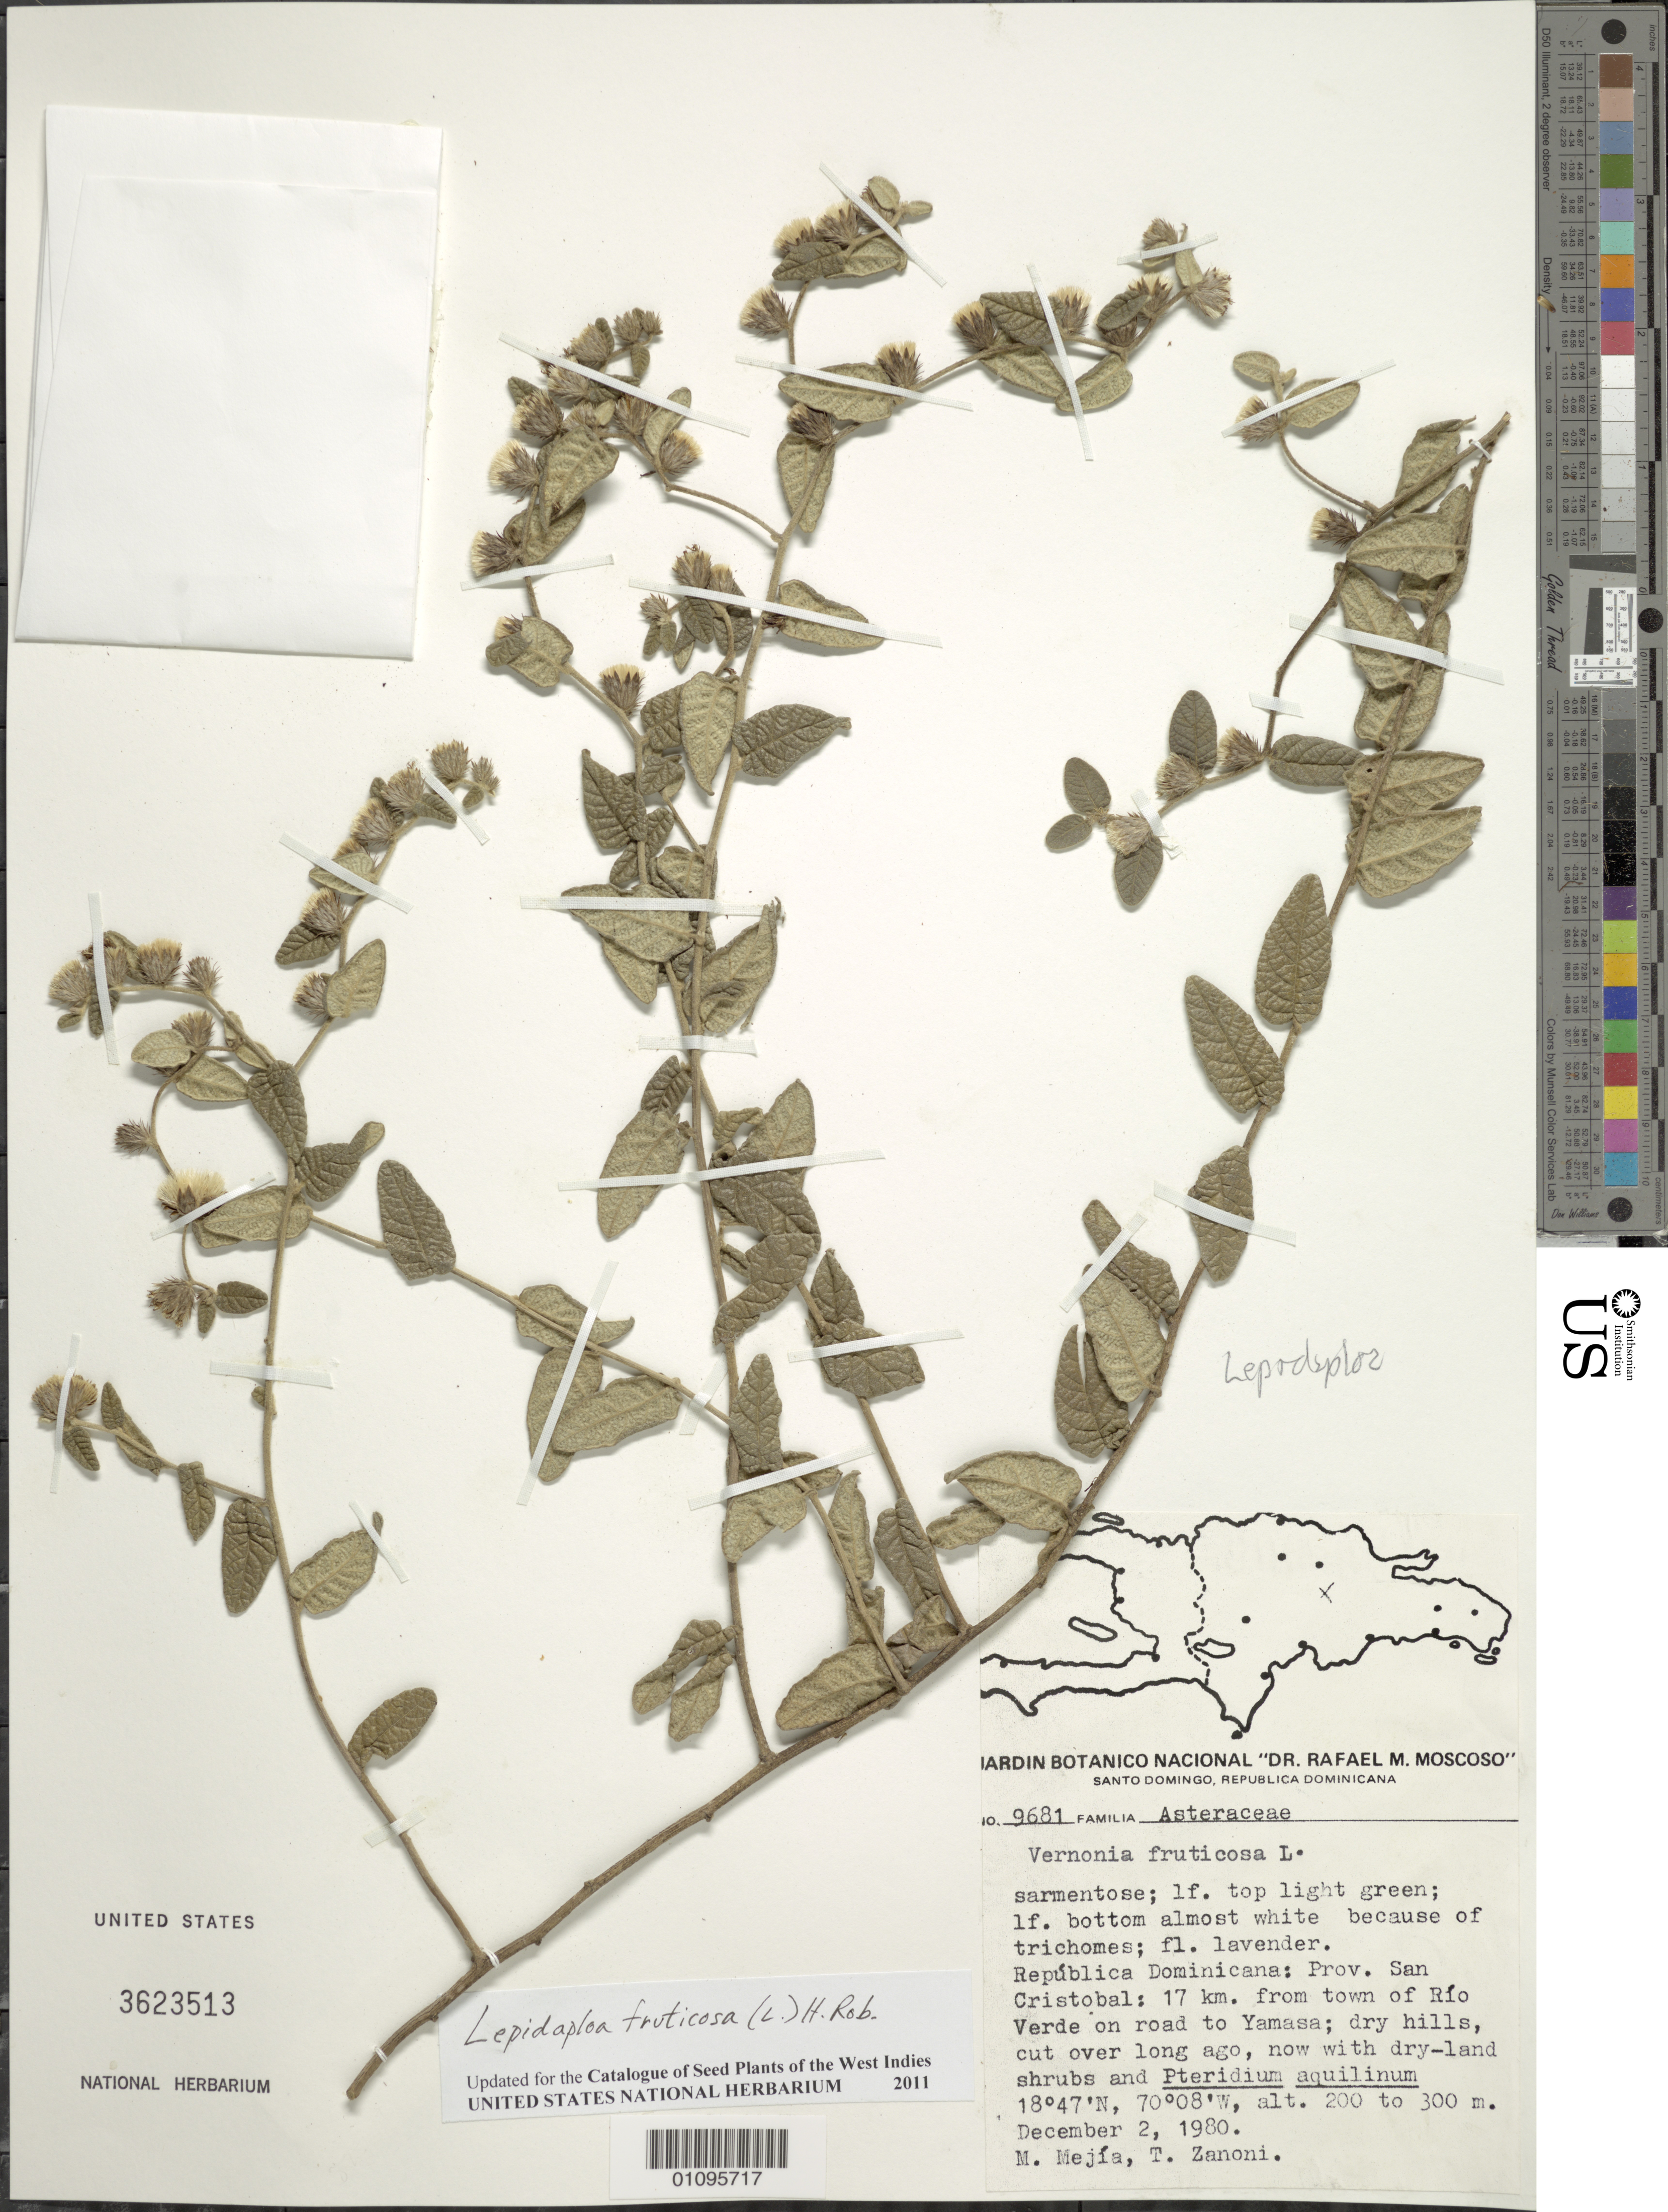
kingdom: Plantae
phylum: Tracheophyta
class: Magnoliopsida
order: Asterales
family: Asteraceae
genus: Lepidaploa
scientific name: Lepidaploa fruticosa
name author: (L.) H. Rob.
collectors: M. Mejia & T. A. Zanoni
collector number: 9681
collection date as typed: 02 Dec 1980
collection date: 1980-12-02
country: Dominican Republic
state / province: San Cristobal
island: Hispaniola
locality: Río Verde, 17 km from town on road to Yamasa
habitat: Dry hills, cut over long ago, now with dry-land shrubs and Pteridium aquilinum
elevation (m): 200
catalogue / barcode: US 3623513